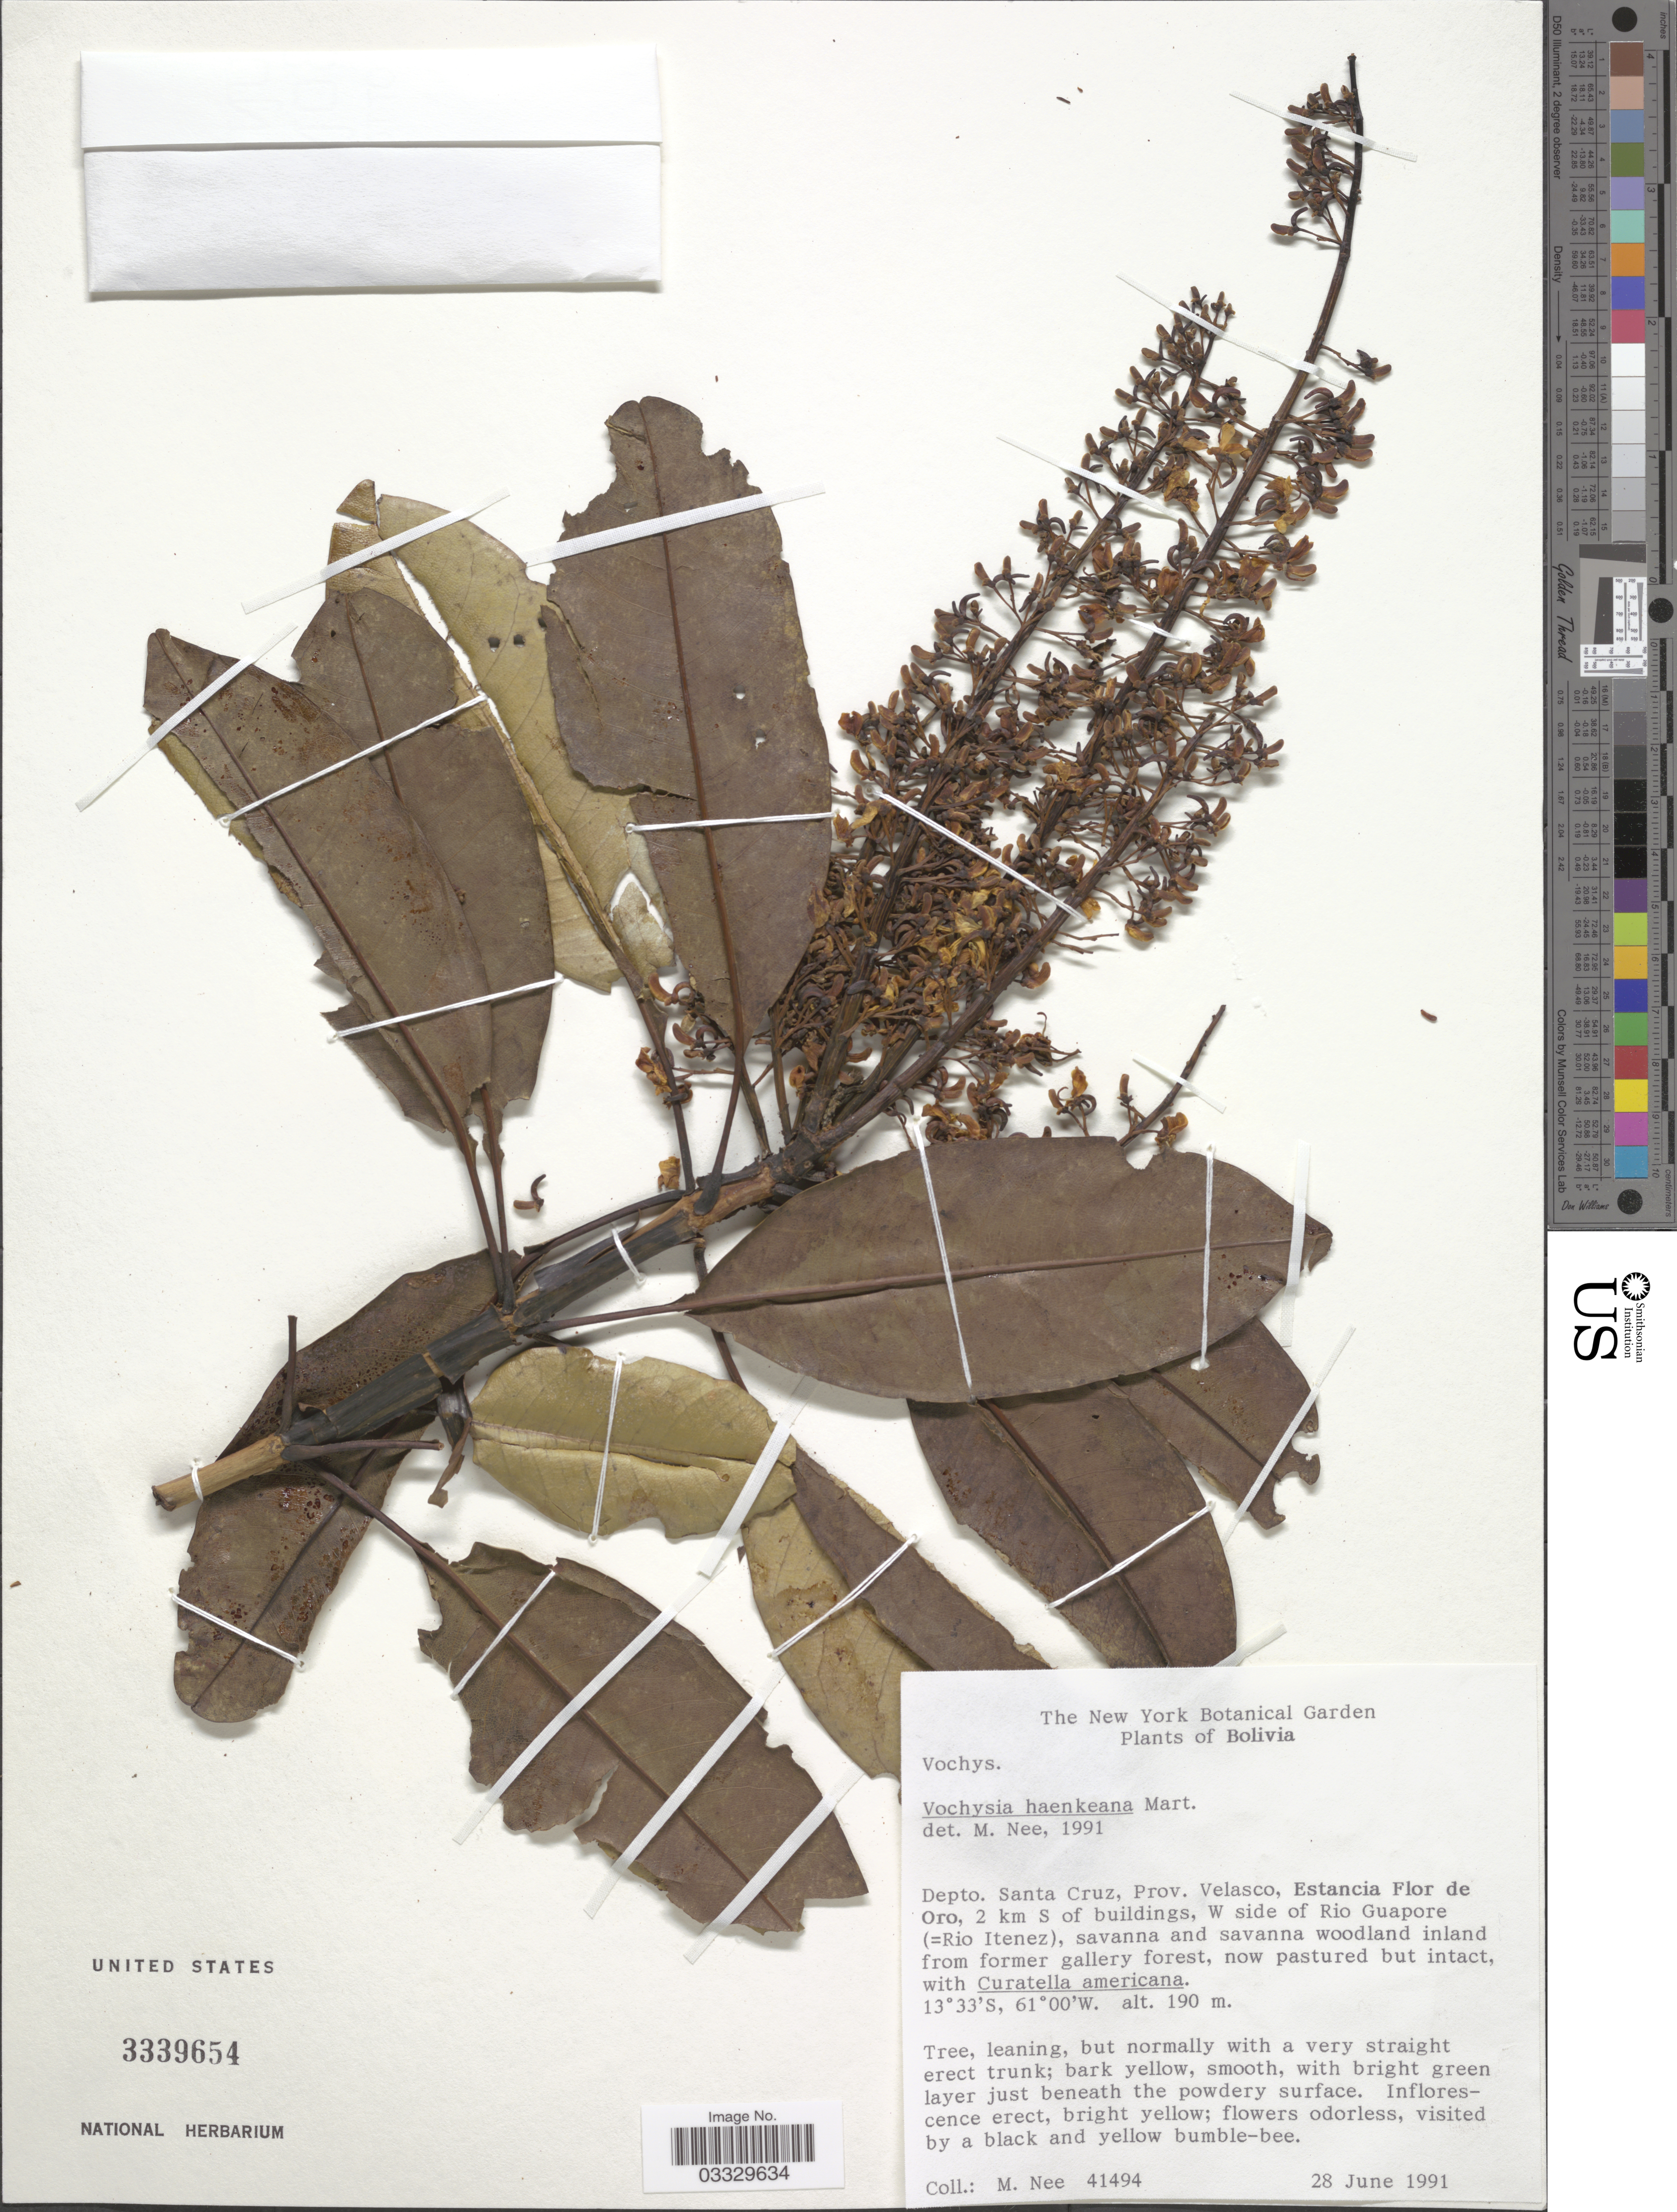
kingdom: Plantae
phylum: Tracheophyta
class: Magnoliopsida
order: Myrtales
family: Vochysiaceae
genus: Vochysia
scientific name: Vochysia haenkeana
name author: Mart.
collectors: M. Nee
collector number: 41494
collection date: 1991-06-28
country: Bolivia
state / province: Santa Cruz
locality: Depto. Santa Cruz, Prov. Velasco, Estancia Flor de Oro, 2 km S of buildings, W side of Rio Guapore (=Rio Itenez).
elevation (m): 190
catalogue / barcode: US 3339654